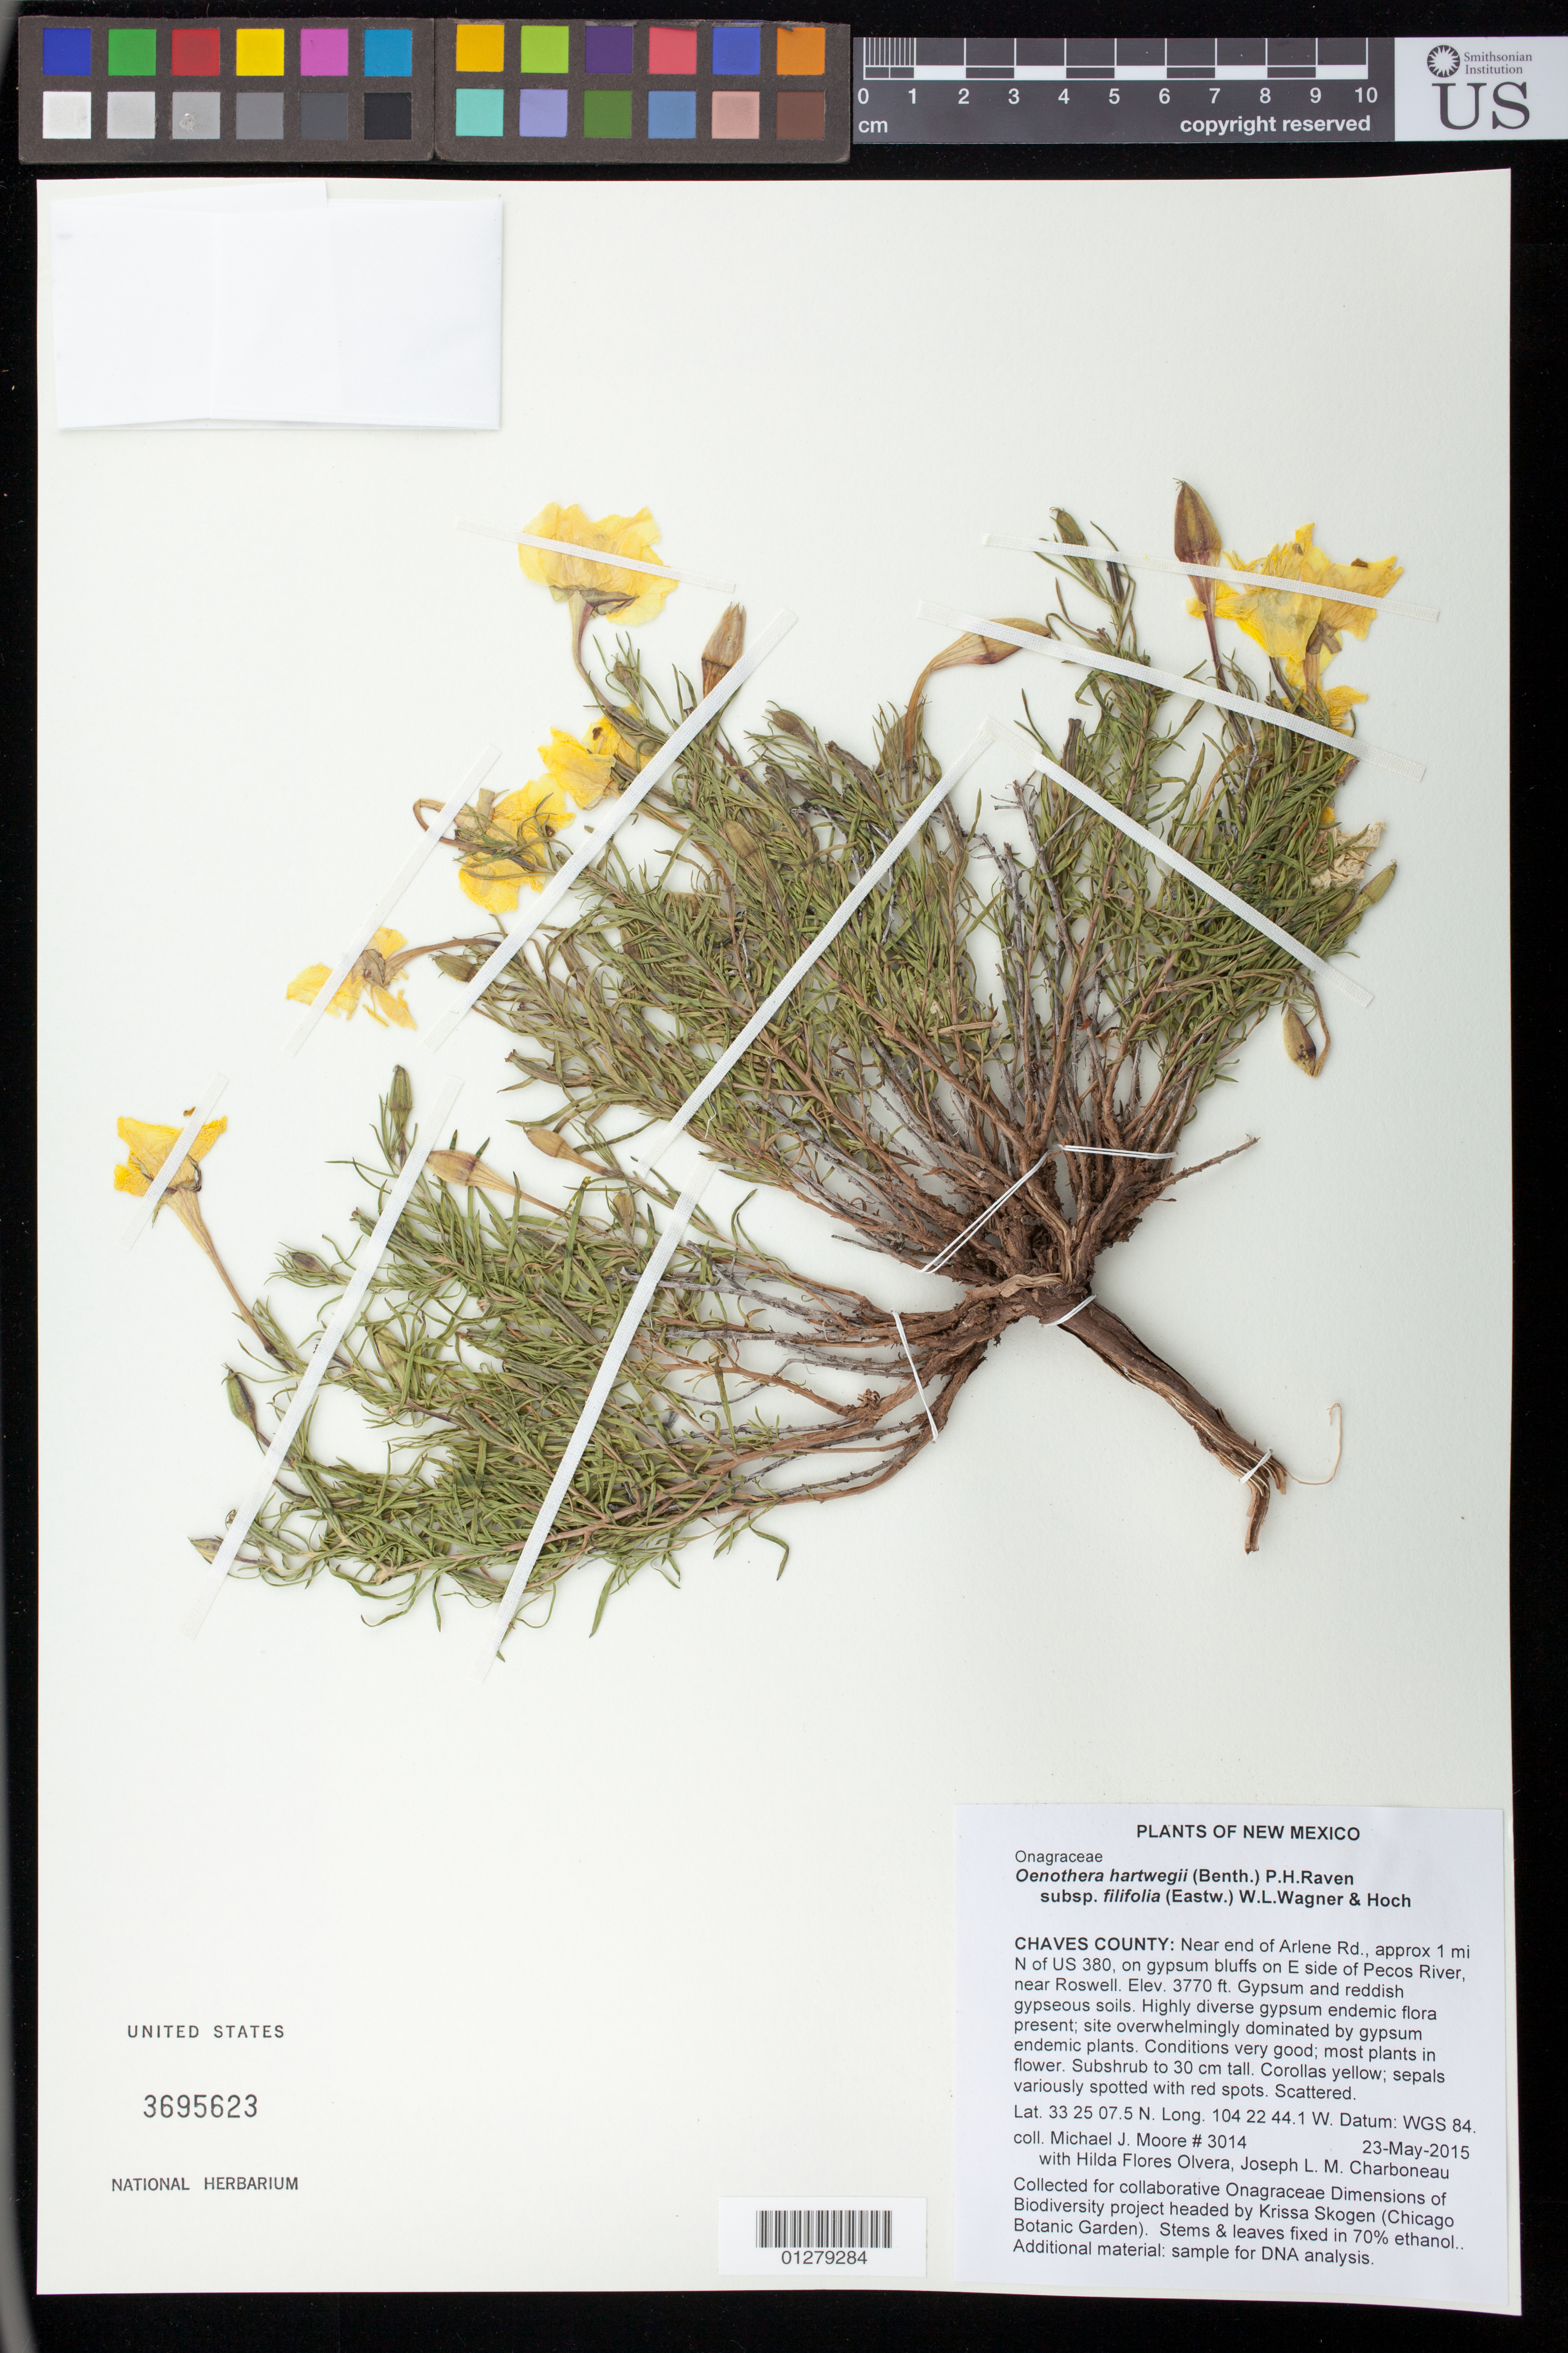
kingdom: Plantae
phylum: Tracheophyta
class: Magnoliopsida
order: Myrtales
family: Onagraceae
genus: Oenothera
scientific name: Oenothera hartwegii subsp. filifolia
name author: (Eastw.) W.L. Wagner & Hoch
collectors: M. J. Moore, H. Flores Olvera & J. L. M. Charboneau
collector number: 3014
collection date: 2015-05-23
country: United States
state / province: New Mexico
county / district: Chaves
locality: Near end of Arlene Rd., approx 1 mi N of US 380, on gypsum bluffs on E side of Pecos River, near Roswell.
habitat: Gypsum and reddish gypseous soils. Highly diverse gypsum endemic flora present; site overwhelmingly dominated by gypsum endemic plants. Conditions very good; most plants in flower.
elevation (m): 1149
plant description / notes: Collected for collaborative Onagraceae Dimensions of Biodiversity project headed by Krissa Skogen (Chicago Botanic Garden). Stems & leaves fixed in 70% ethanol..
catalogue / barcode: US 3695623